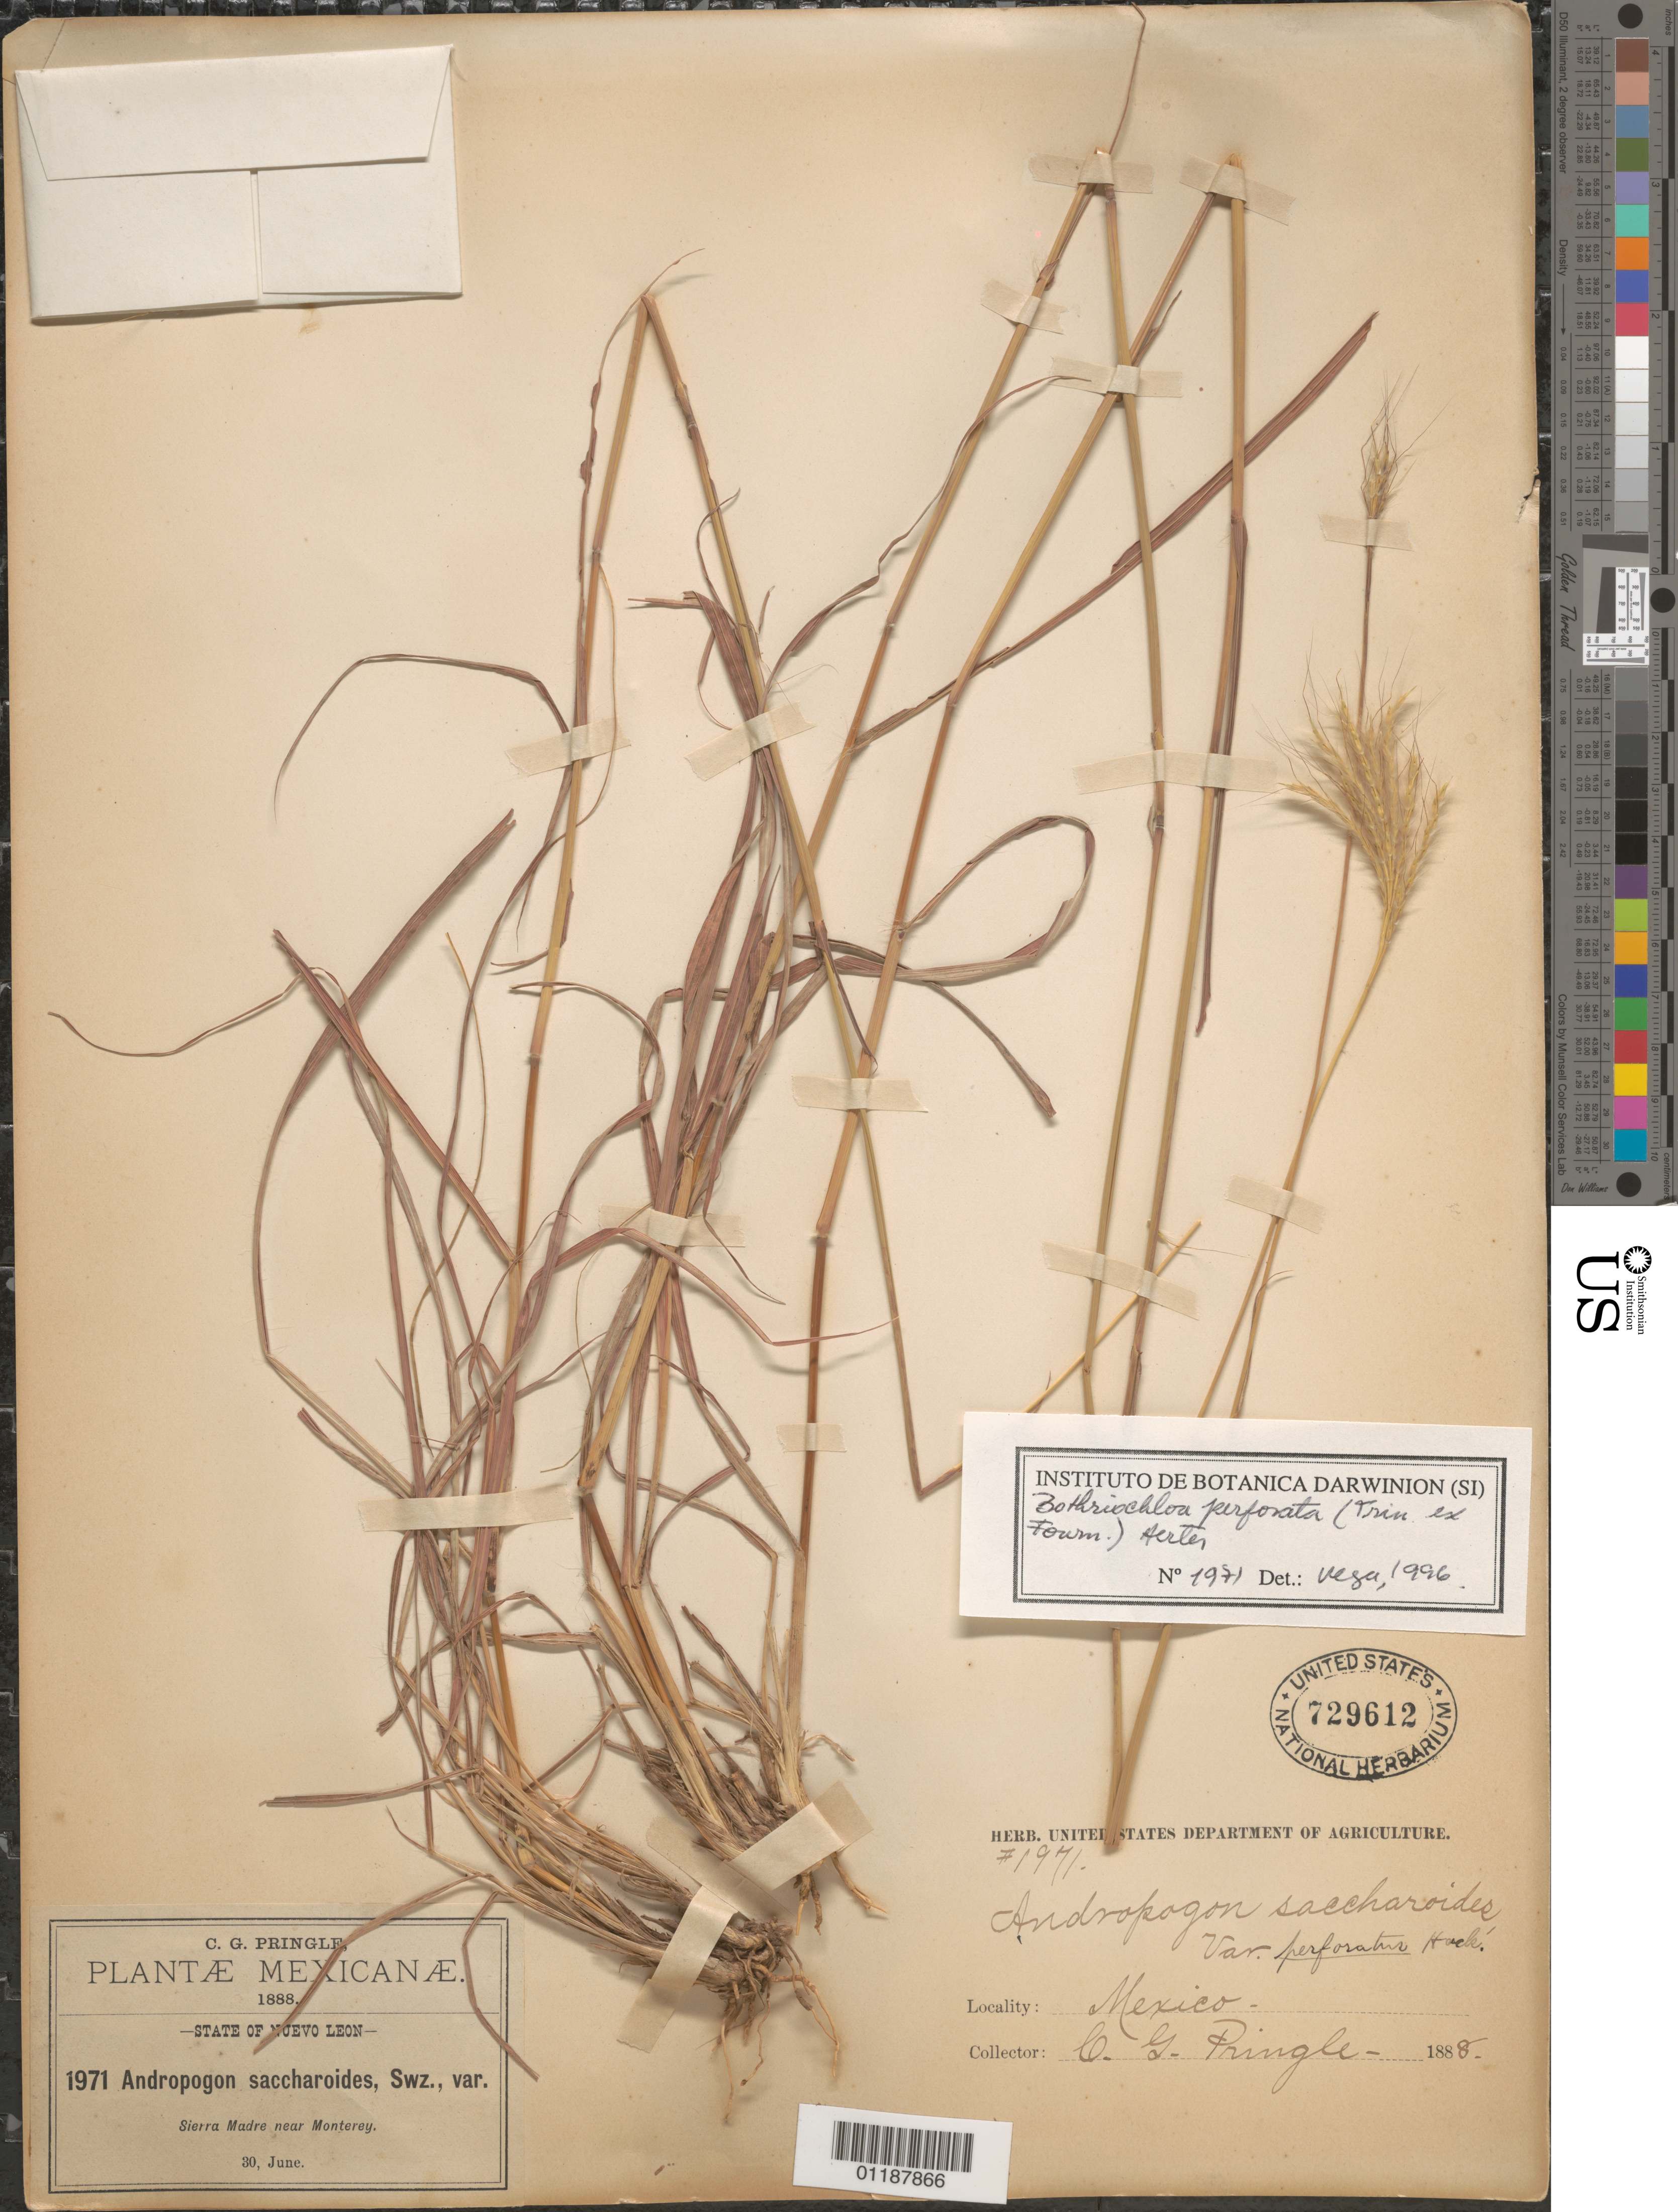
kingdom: Plantae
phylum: Tracheophyta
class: Liliopsida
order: Poales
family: Poaceae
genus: Bothriochloa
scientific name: Bothriochloa perforata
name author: (Trin. ex E. Fourn.) Herter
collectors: C. G. Pringle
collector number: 1971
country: Mexico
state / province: Nuevo León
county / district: Sierra Madre Oreintal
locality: Near Monterey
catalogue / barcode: US 729612